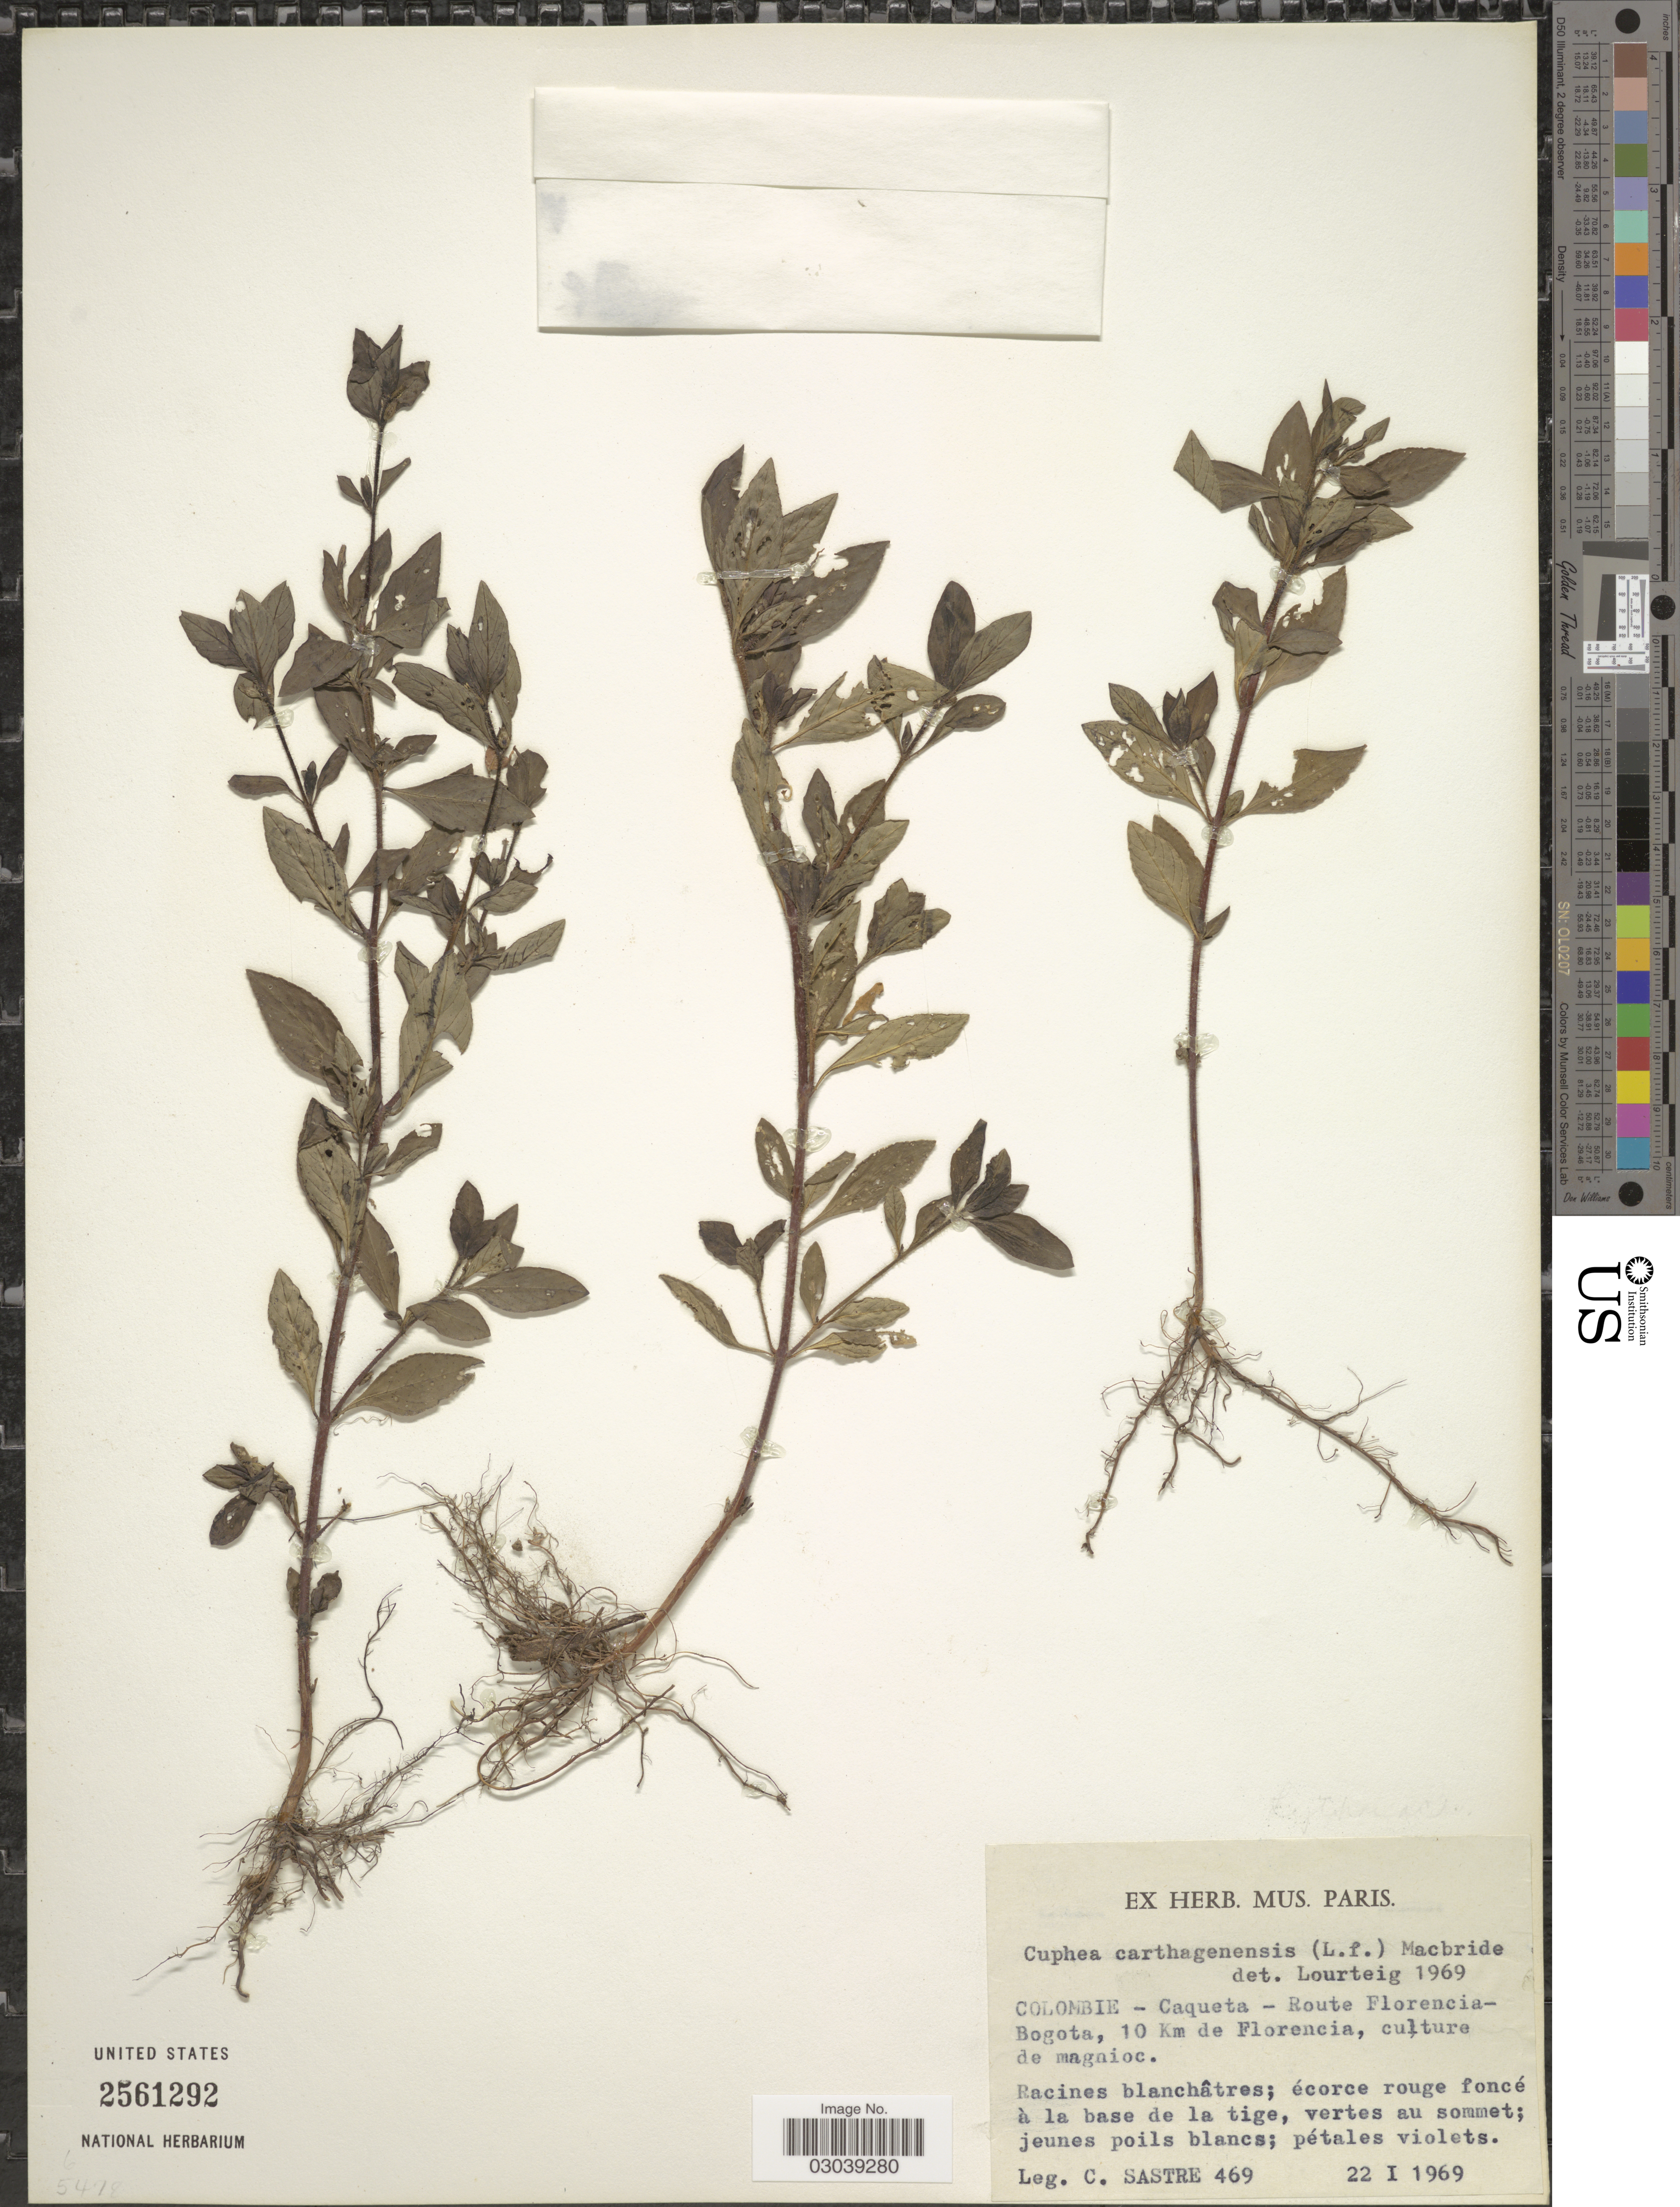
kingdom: Plantae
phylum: Tracheophyta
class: Magnoliopsida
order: Myrtales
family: Lythraceae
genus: Cuphea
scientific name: Cuphea carthagenensis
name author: (Jacq.) J.F. Macbr.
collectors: C. Sastre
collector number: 469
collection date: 1969-01-22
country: Colombia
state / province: Caquetá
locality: Route Florencia-Bogota, 10 Km de Florencia.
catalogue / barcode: US 2561292